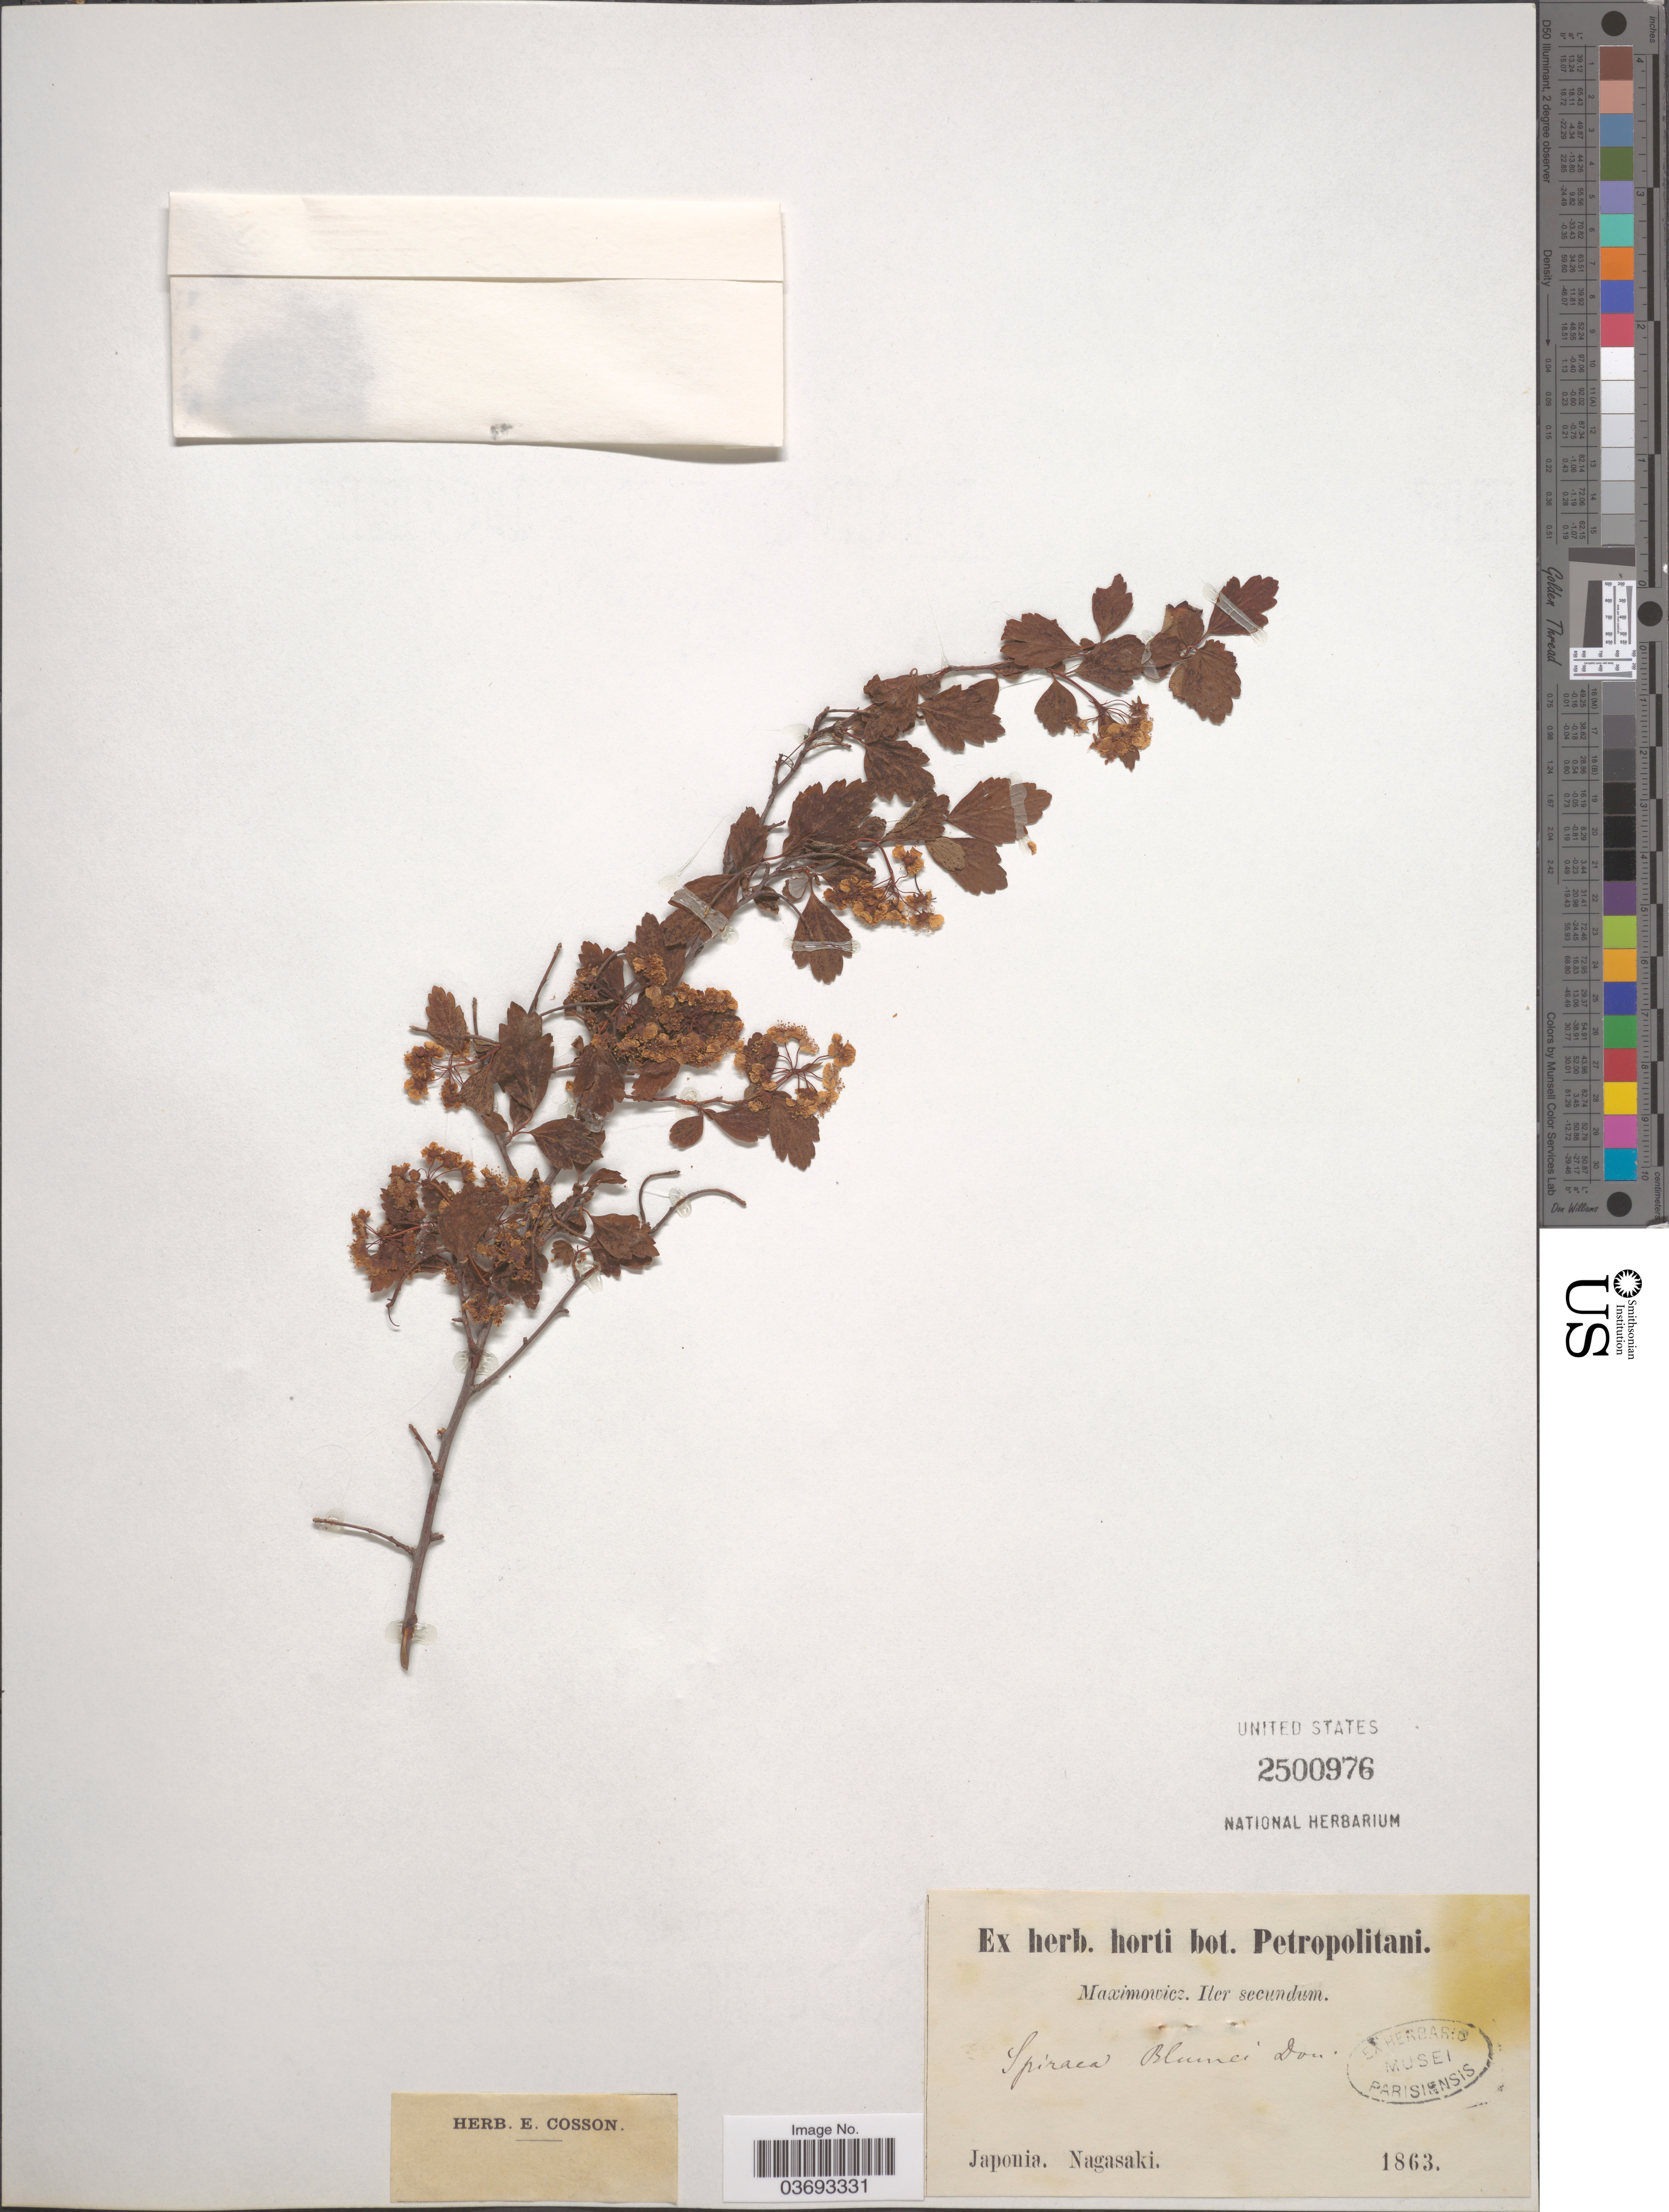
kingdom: Plantae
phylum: Tracheophyta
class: Magnoliopsida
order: Rosales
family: Rosaceae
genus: Spiraea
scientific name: Spiraea blumei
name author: G. Don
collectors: Maximowicz, --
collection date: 1863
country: Japan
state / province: Nagasaki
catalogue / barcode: US 2500976